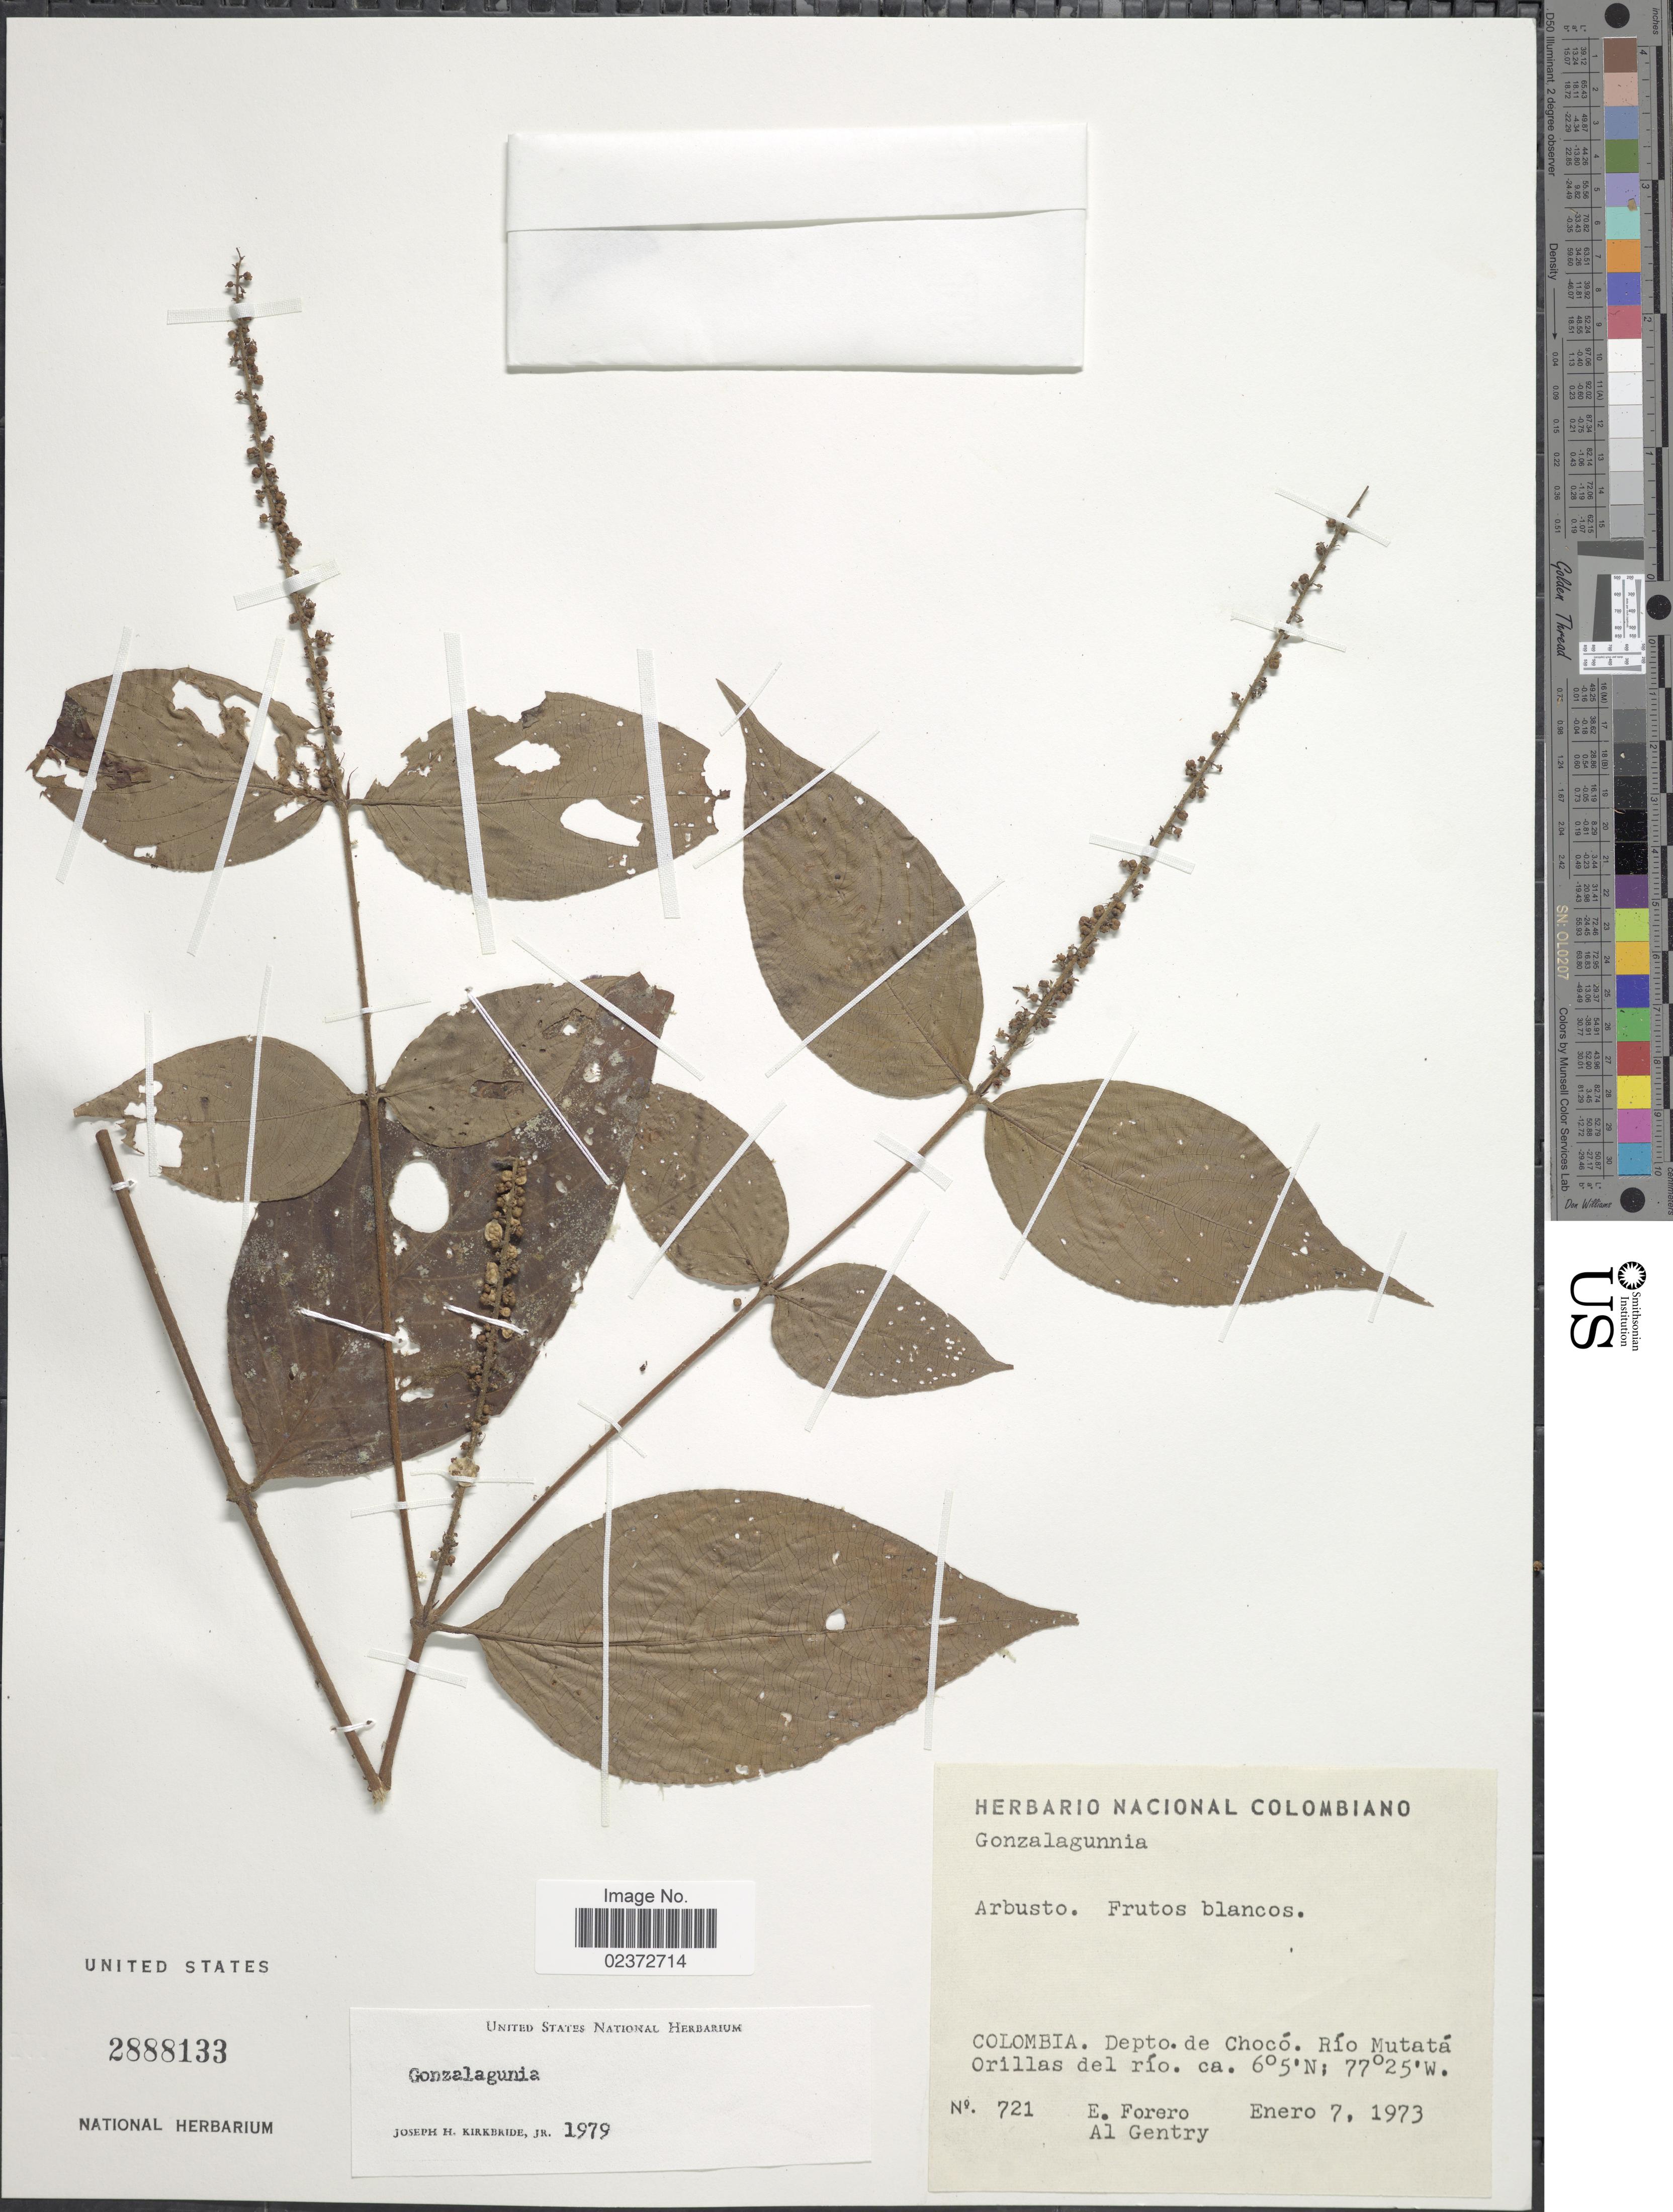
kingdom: Plantae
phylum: Tracheophyta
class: Magnoliopsida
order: Gentianales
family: Rubiaceae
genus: Gonzalagunia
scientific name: Gonzalagunia sp.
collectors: E. Forero & A. H. Gentry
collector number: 721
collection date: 1973-01-07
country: Colombia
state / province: Chocó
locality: Rio Mutata Orillas del rio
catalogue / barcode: US 2888133